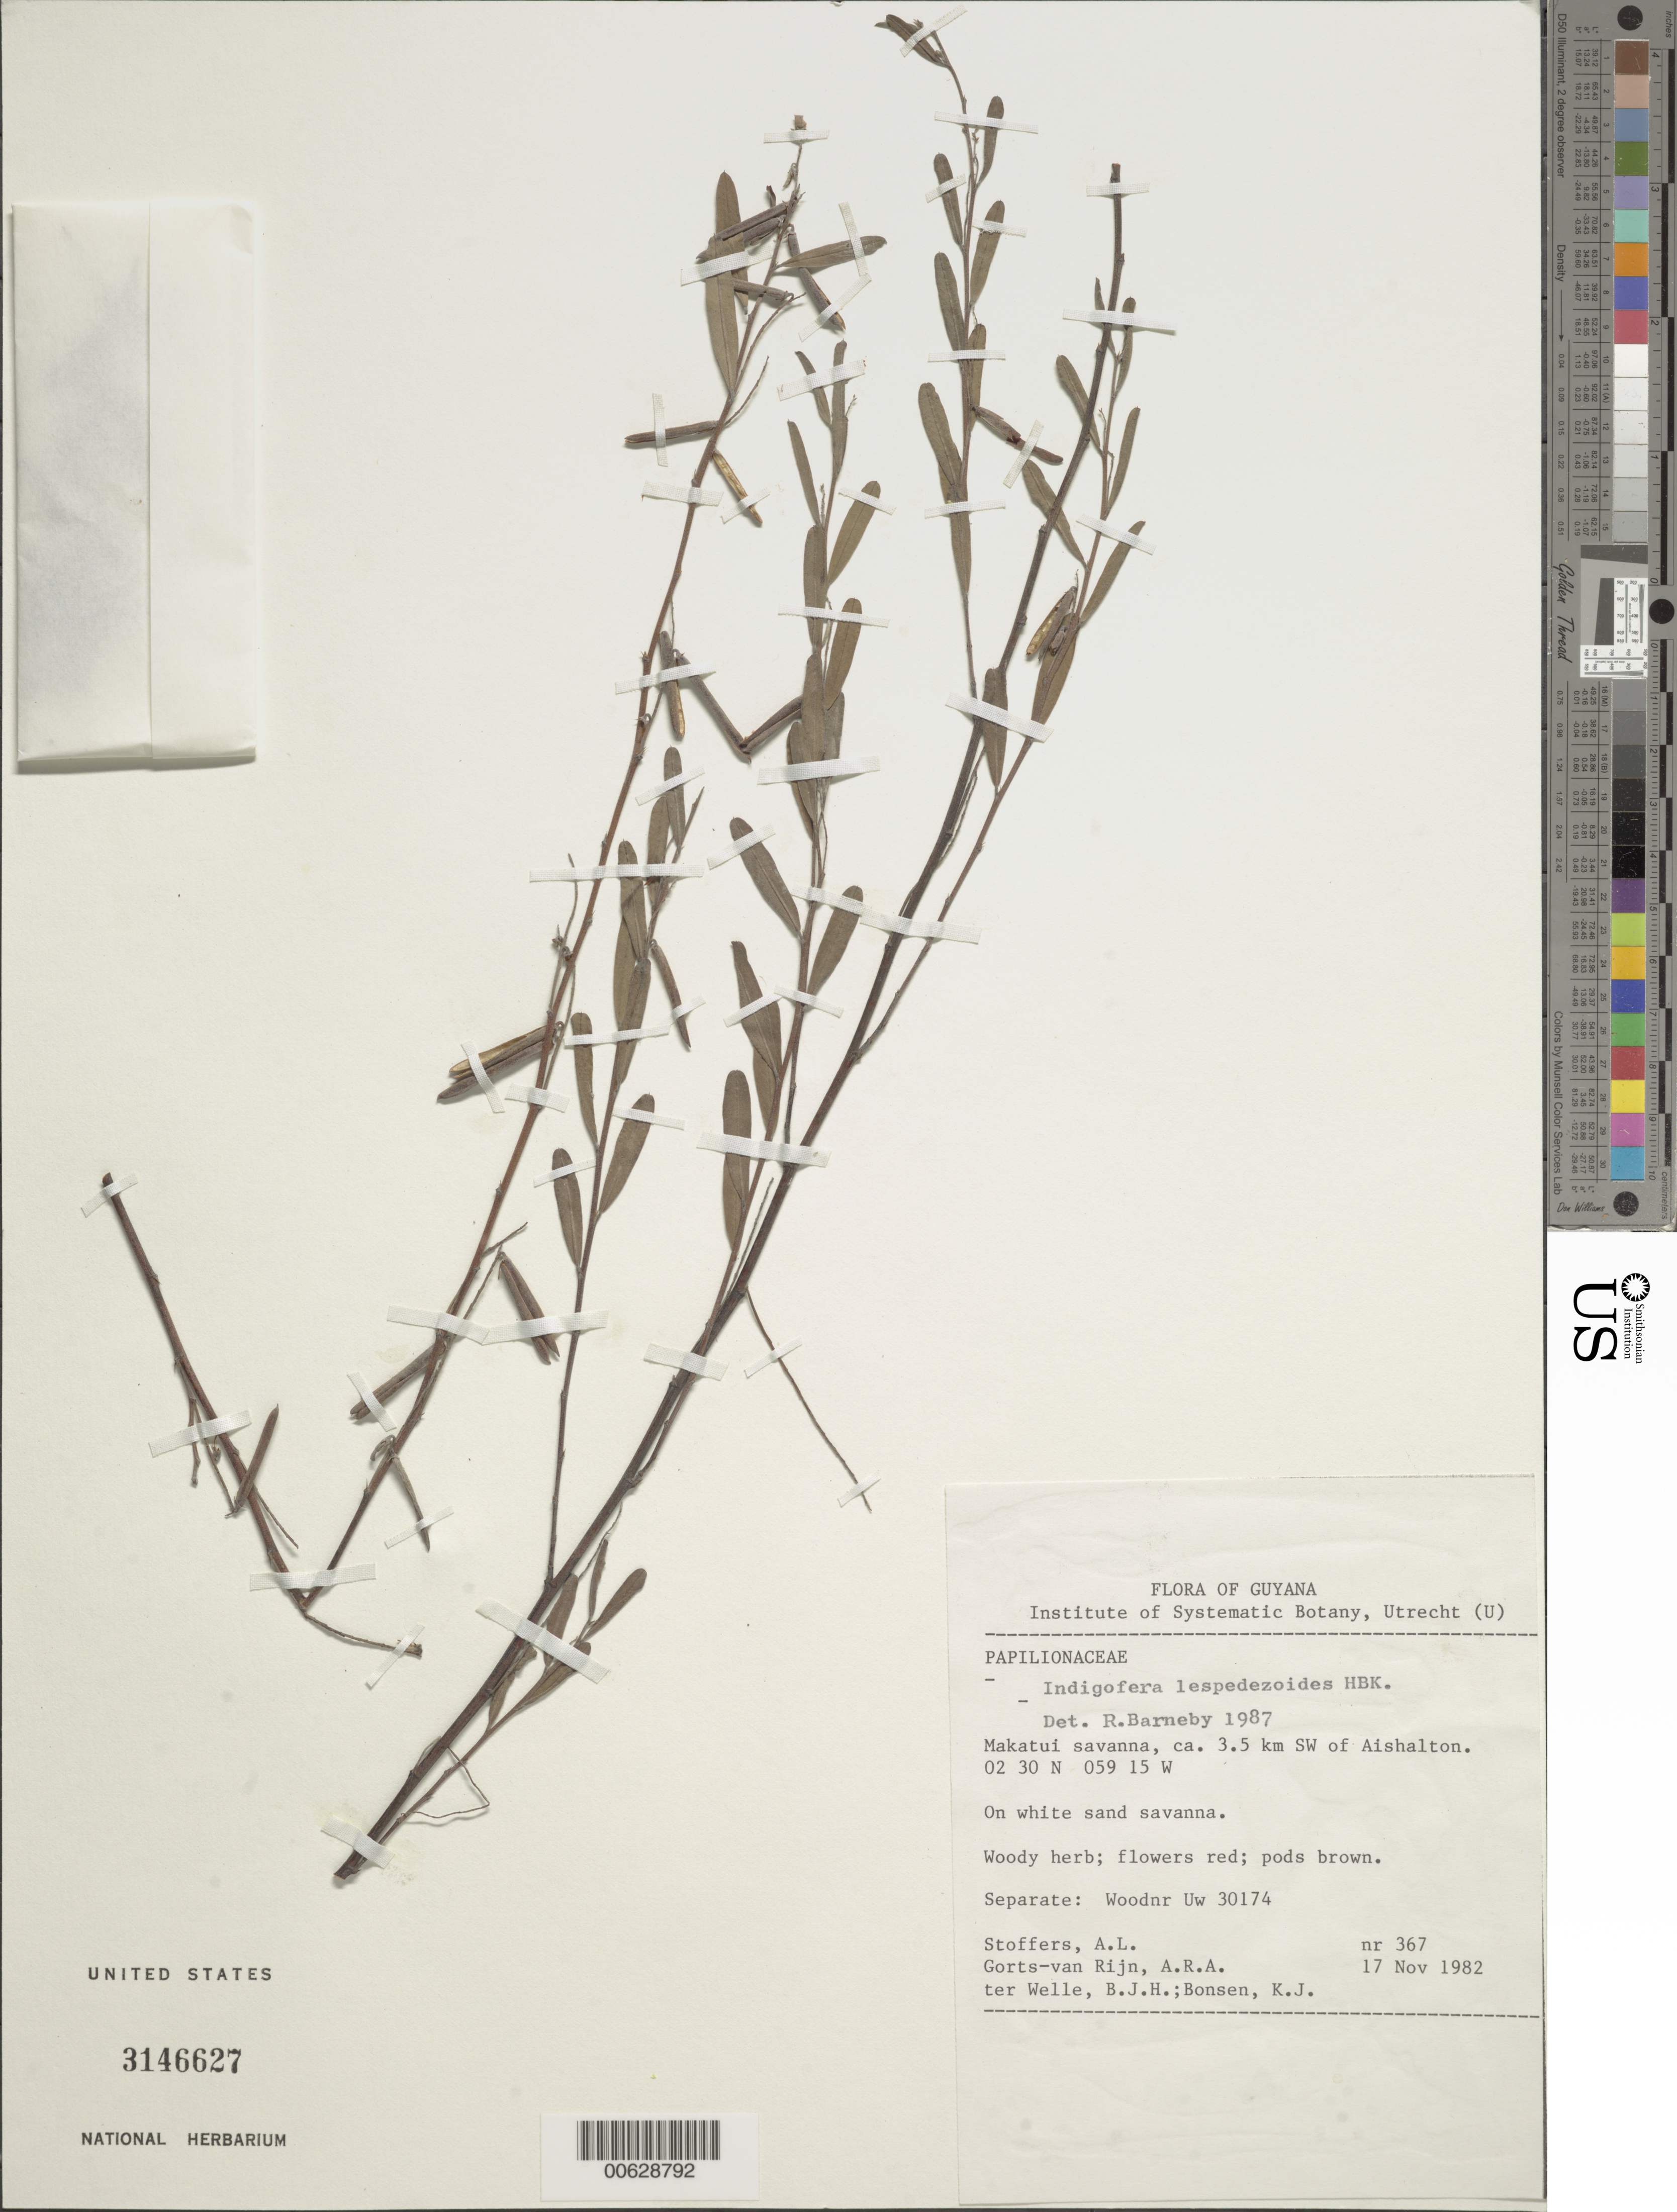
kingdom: Plantae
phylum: Tracheophyta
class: Magnoliopsida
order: Fabales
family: Fabaceae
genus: Indigofera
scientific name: Indigofera lespedezioides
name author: Kunth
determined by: Barneby, Rupert C., (NY)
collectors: A. Stoffers, A. .R. A. Görts-van Rijn, B. Welle & K. Bonsen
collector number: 367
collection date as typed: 17-Nov-82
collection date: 1982-11-17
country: Guyana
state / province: U. Takutu-U. Essequibo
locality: Makatui savanna, ca. 3.5 km SW of Aishalton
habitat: White sand savanna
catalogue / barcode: US 3146627